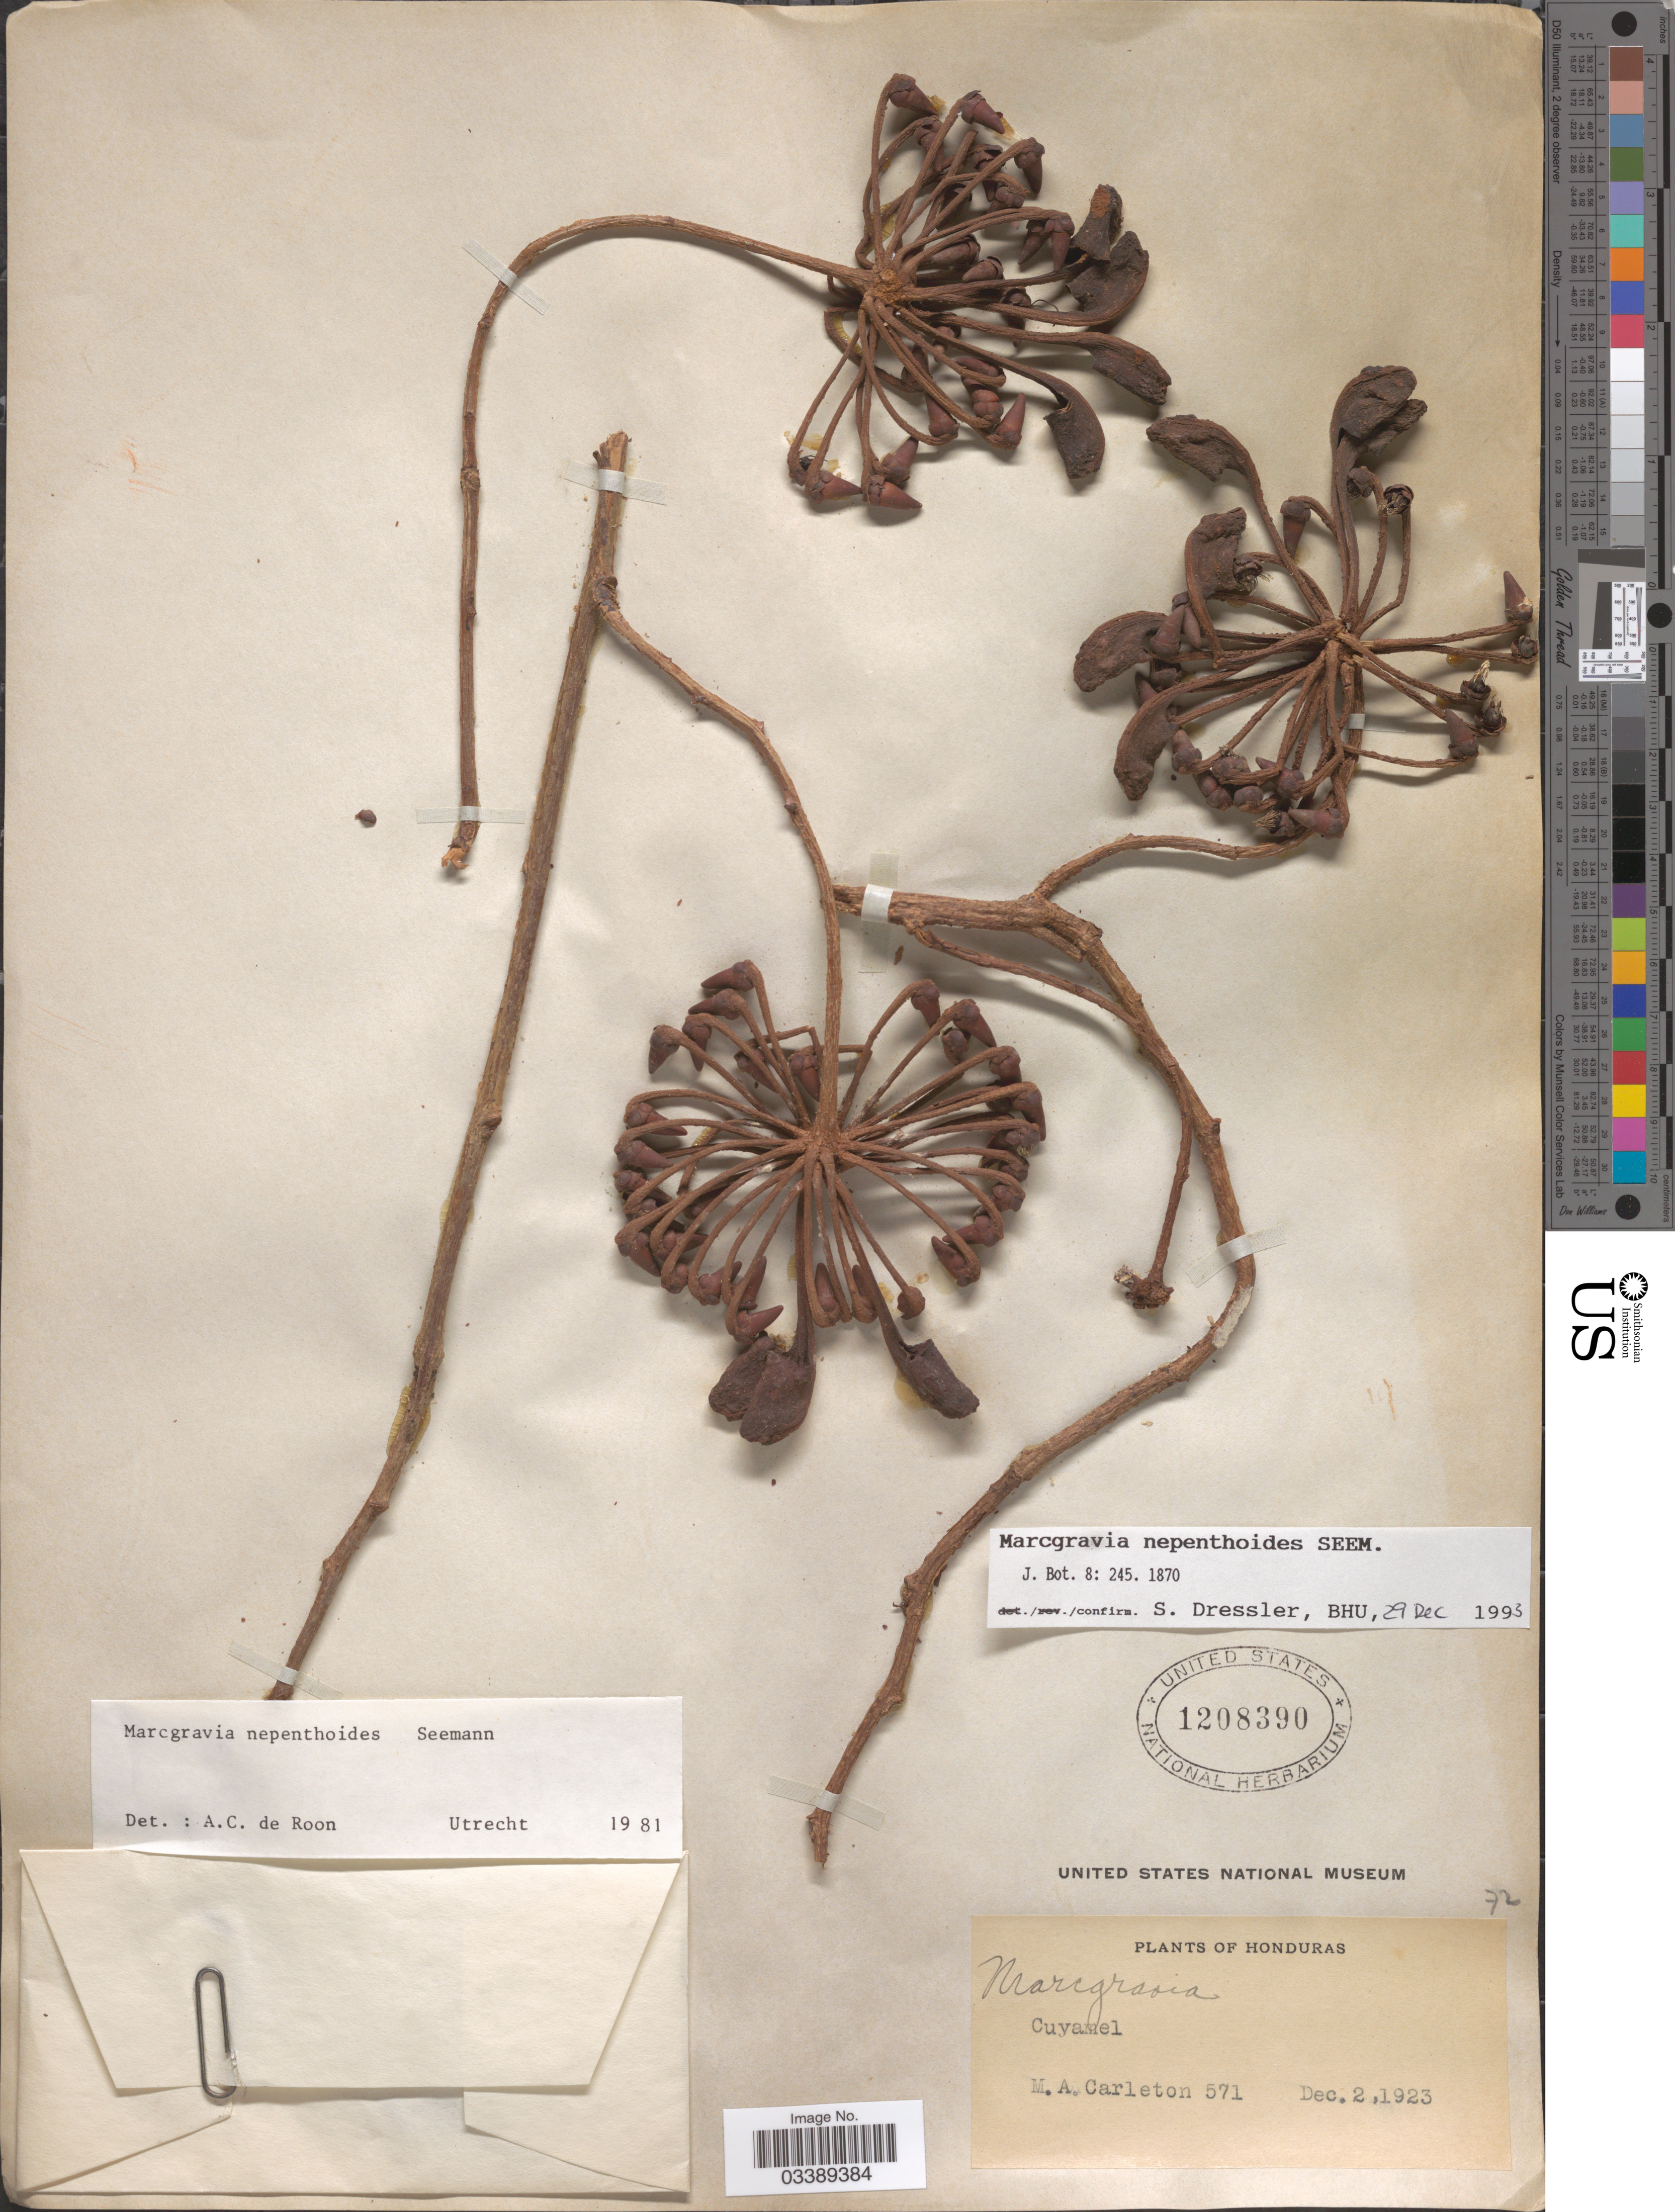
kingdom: Plantae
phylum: Tracheophyta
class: Magnoliopsida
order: Ericales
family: Marcgraviaceae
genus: Marcgravia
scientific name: Marcgravia nepenthoides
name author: Seem.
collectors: M. A. Carleton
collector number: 571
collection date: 1923-12-02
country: Honduras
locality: Cuyamel.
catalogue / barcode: US 1208390